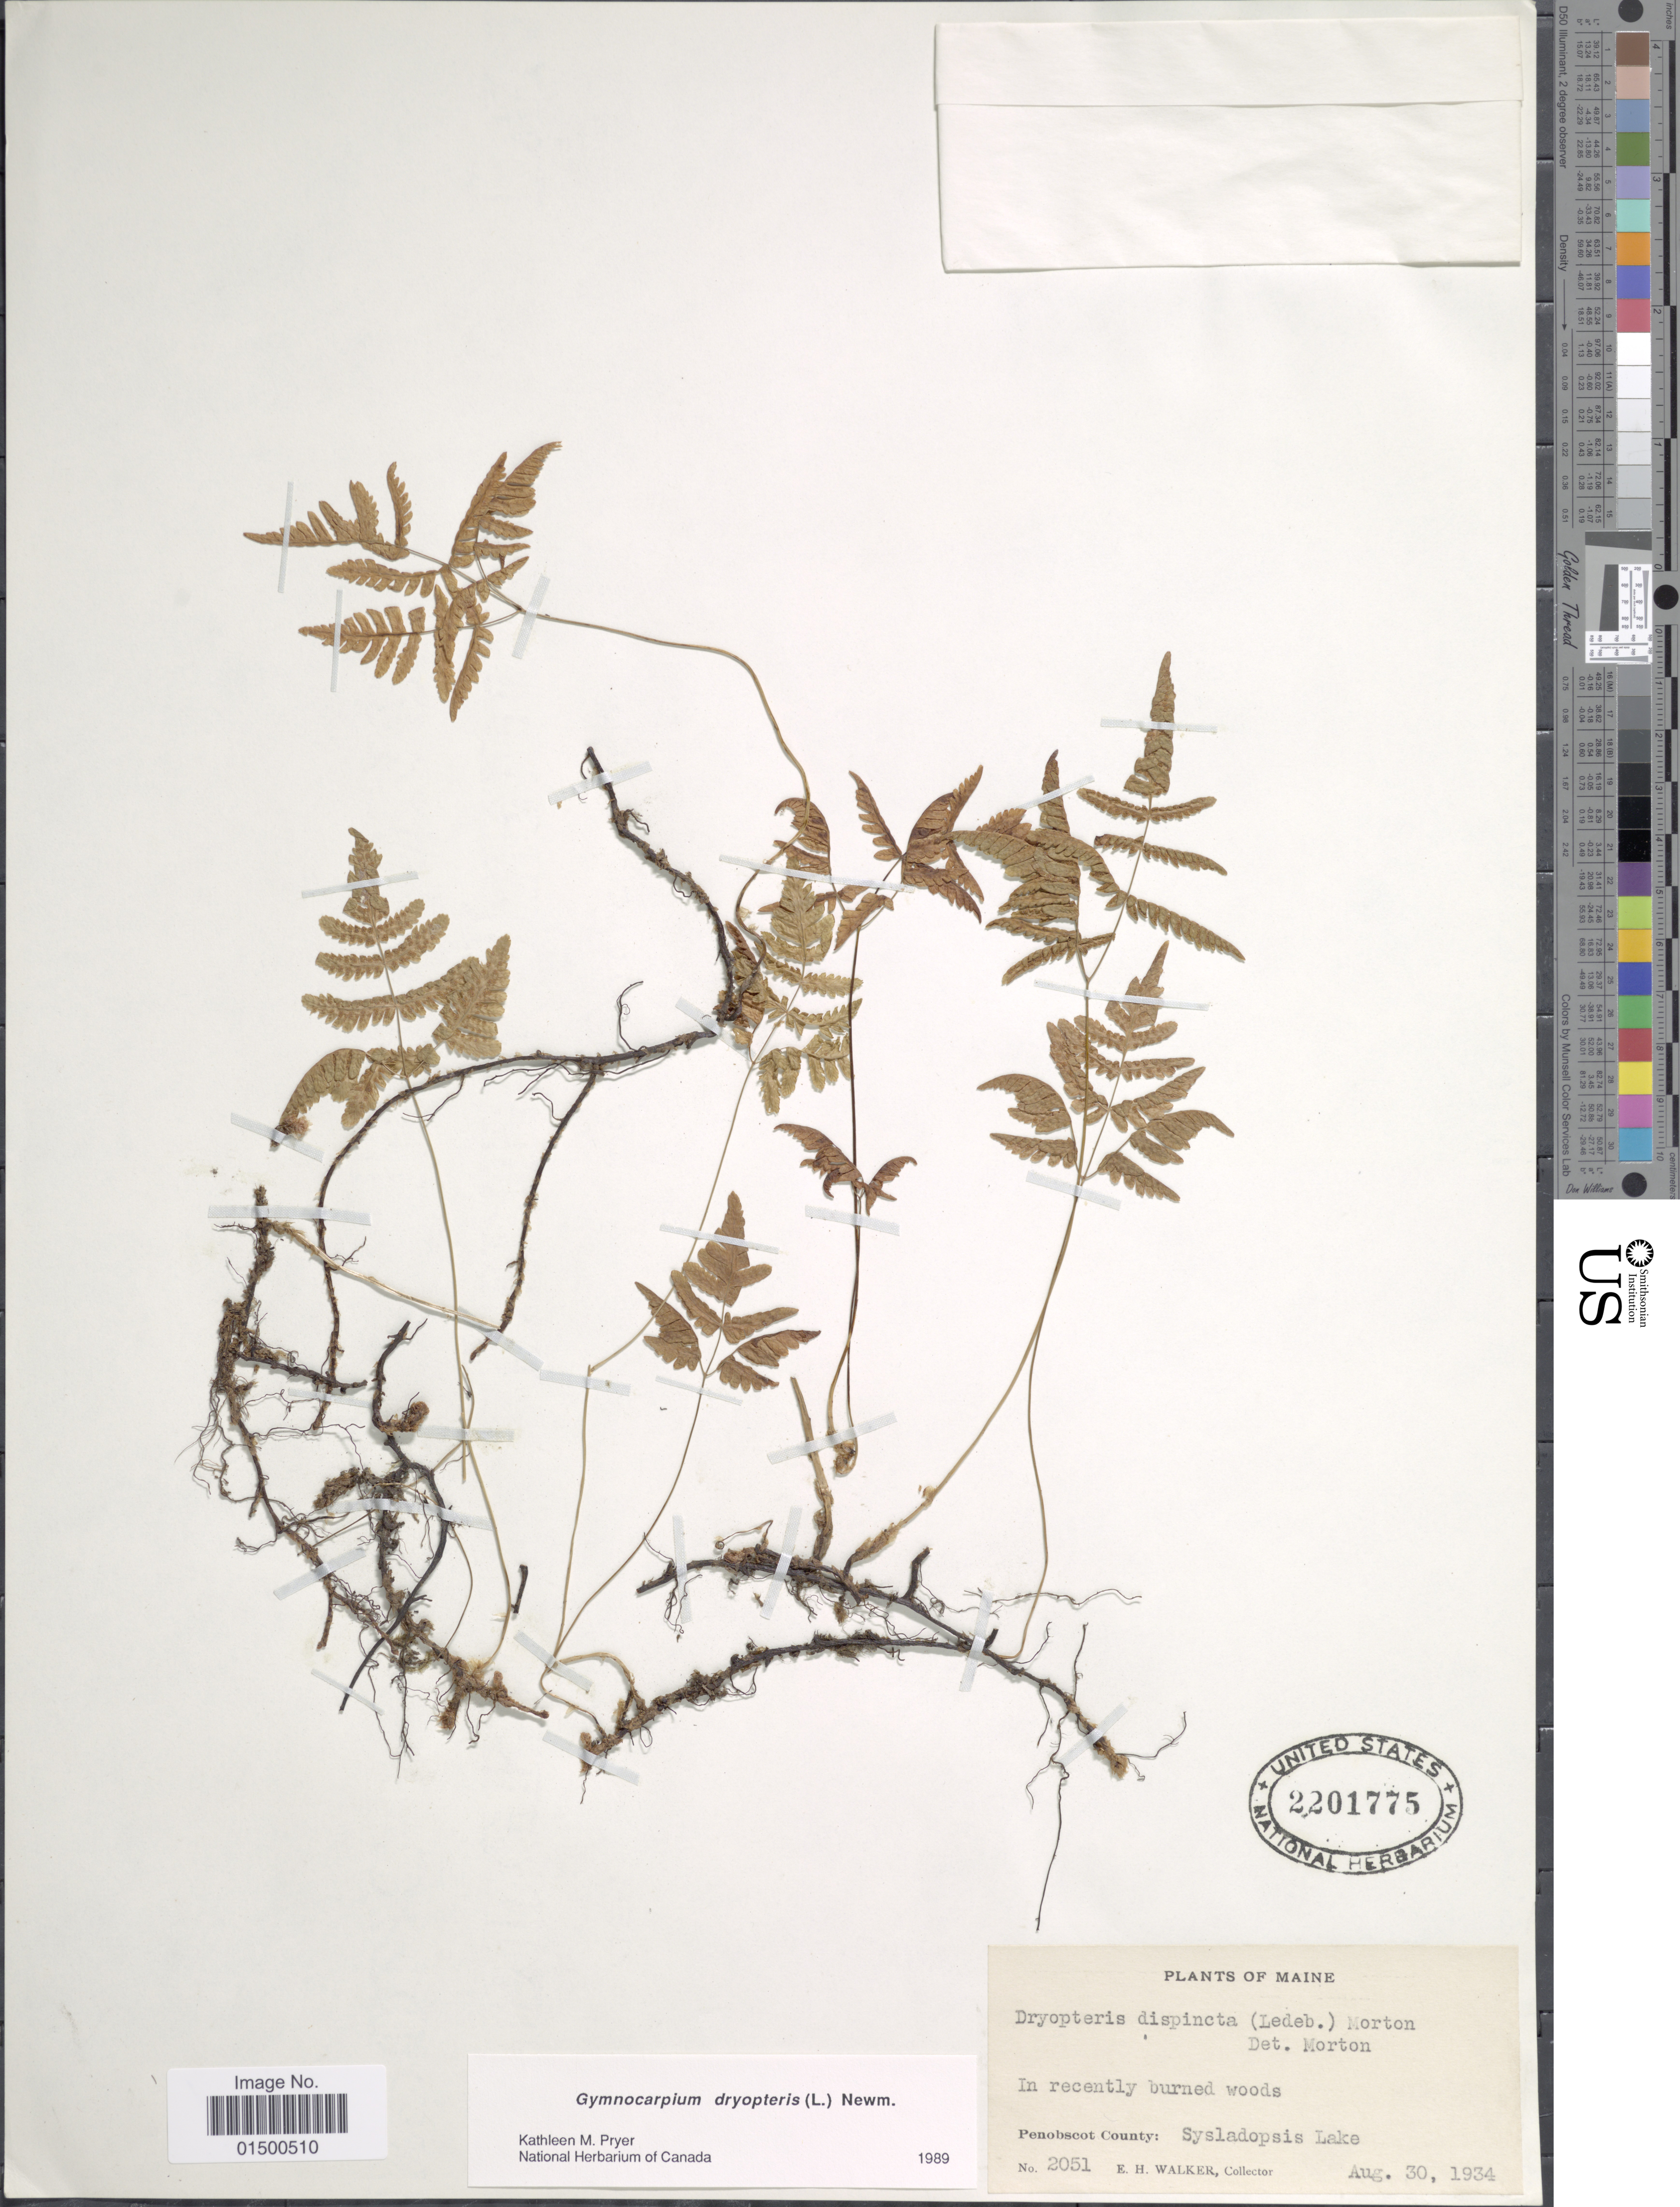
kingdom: Plantae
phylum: Tracheophyta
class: Polypodiopsida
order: Polypodiales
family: Cystopteridaceae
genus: Gymnocarpium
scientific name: Gymnocarpium dryopteris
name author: (L.) Newman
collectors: E. H. Walker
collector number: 2051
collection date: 1934-08-30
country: United States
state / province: Maine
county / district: Penobscot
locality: In recently burned woods, Penobscot County: Sysladopsis Lake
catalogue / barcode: US 2201775